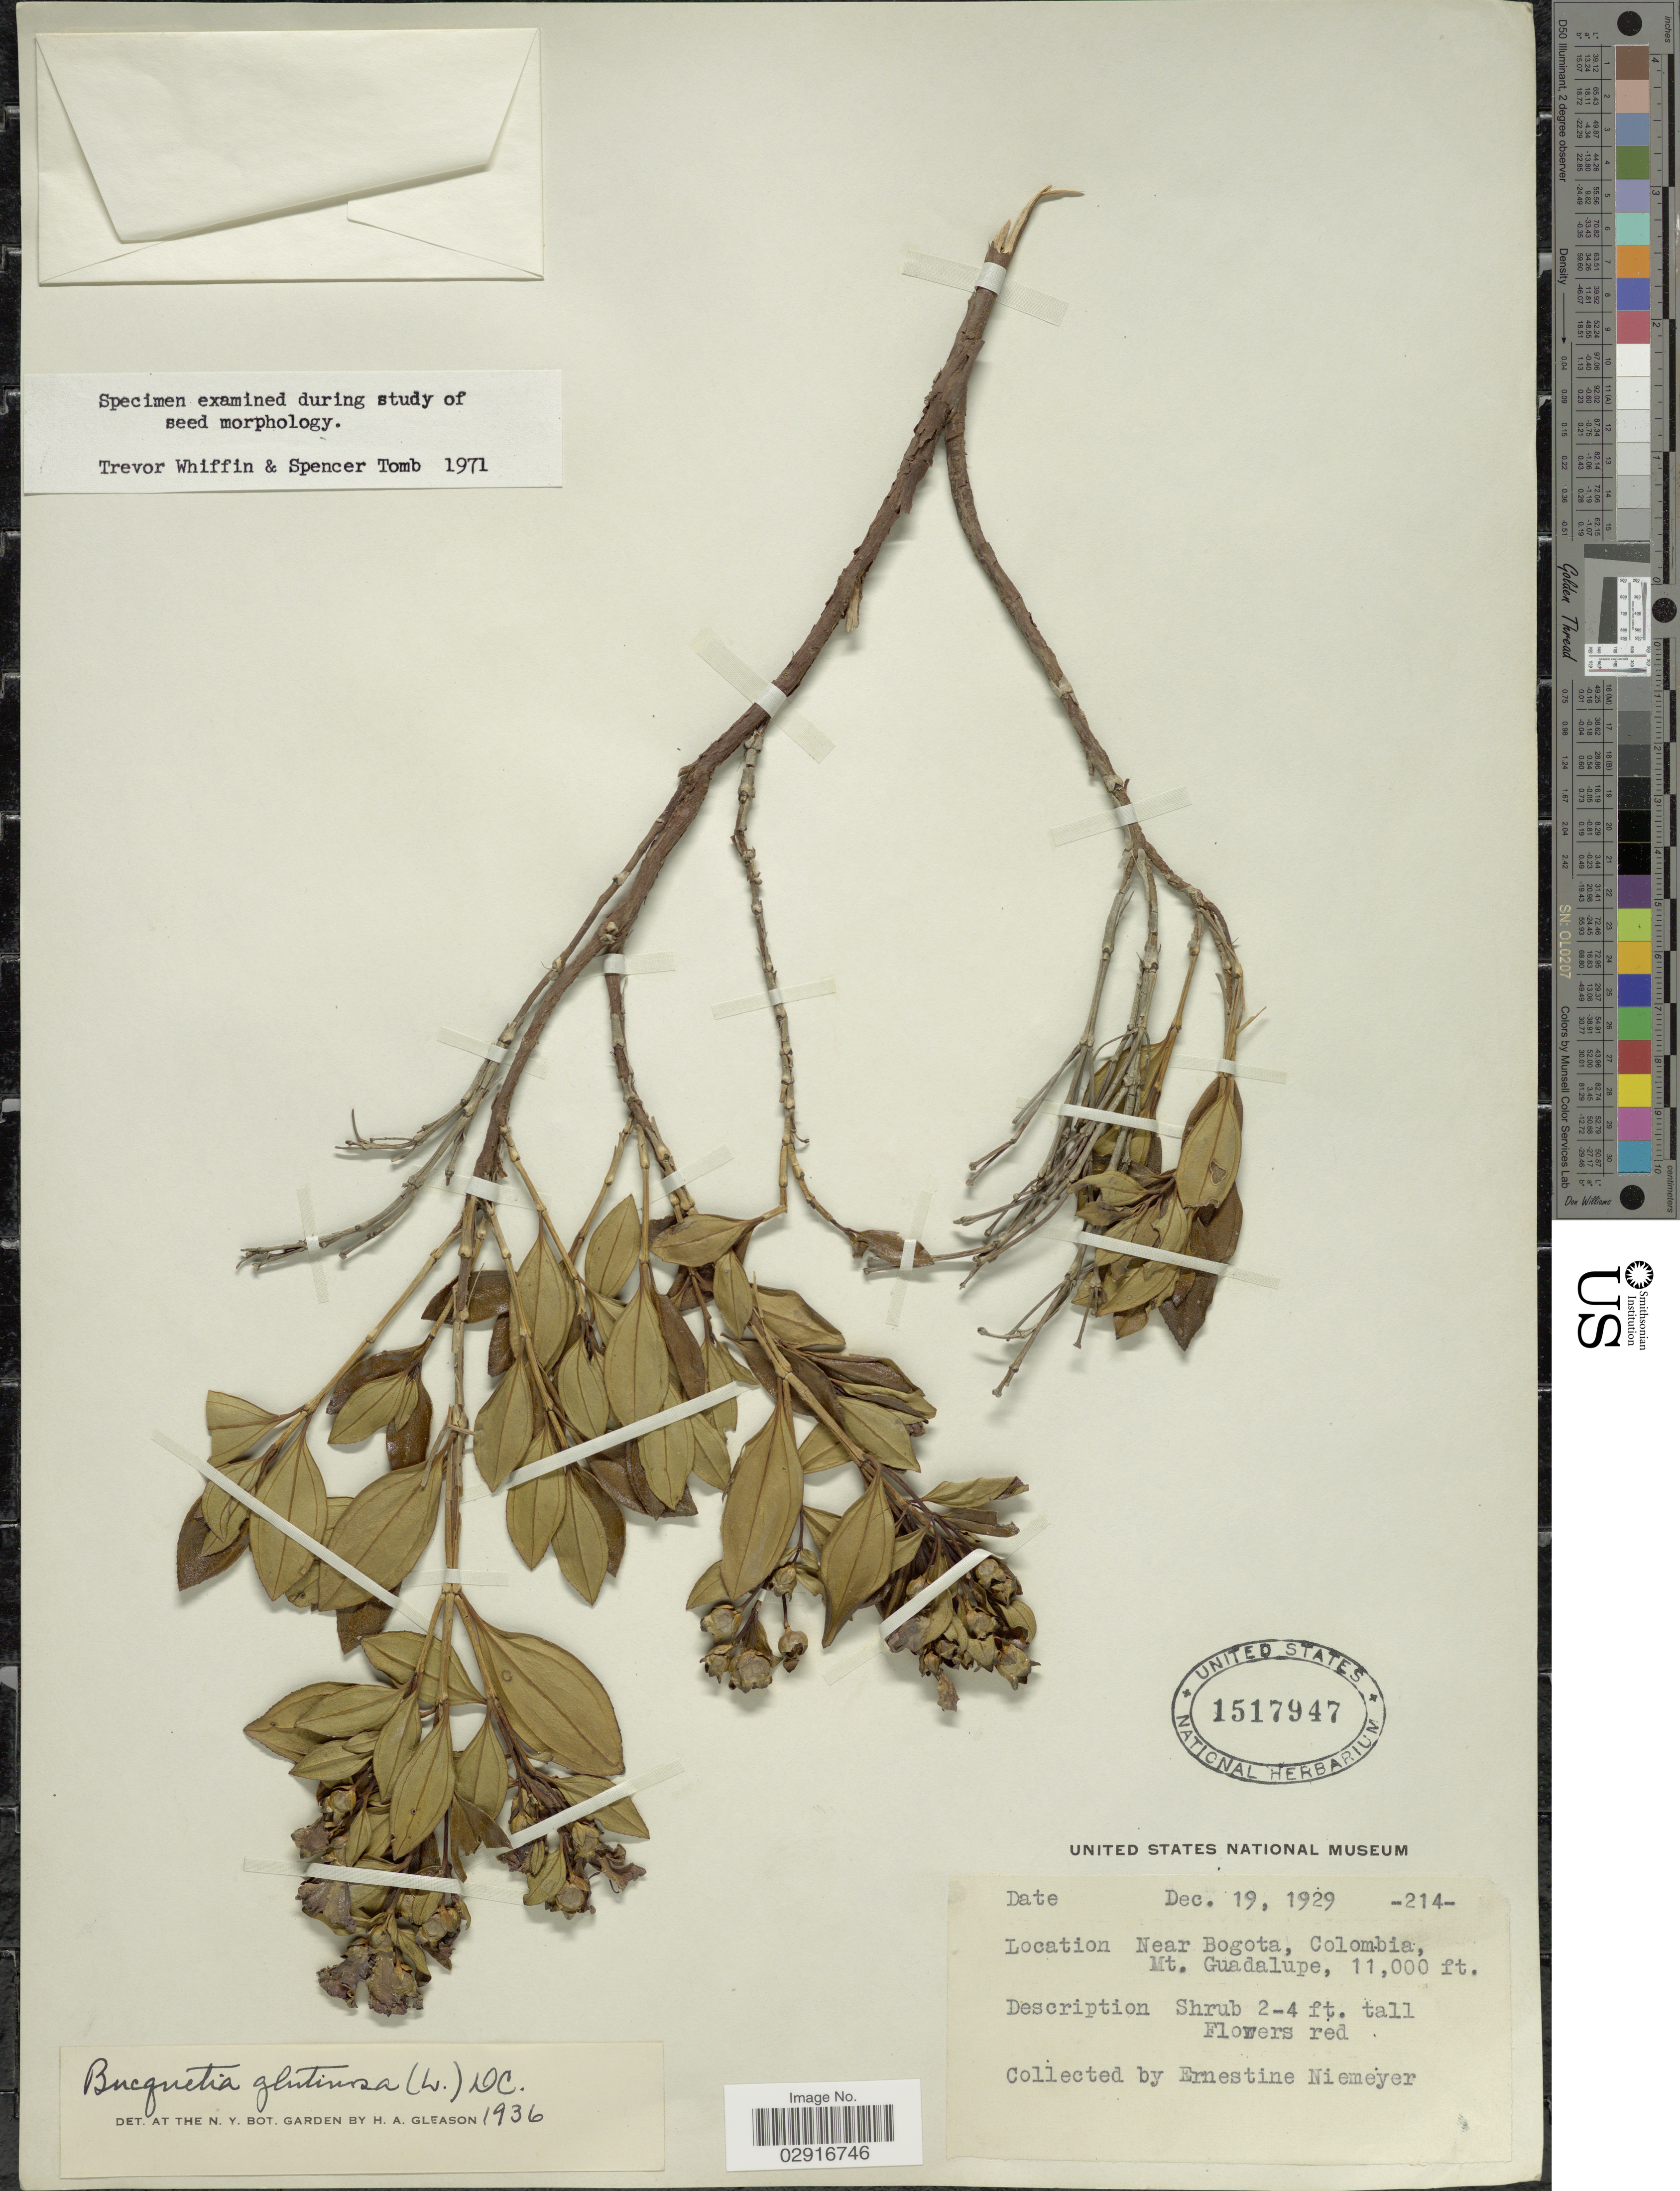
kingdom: Plantae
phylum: Tracheophyta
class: Magnoliopsida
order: Myrtales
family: Melastomataceae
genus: Bucquetia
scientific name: Bucquetia glutinosa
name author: DC.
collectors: E. H. Niemeyer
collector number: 214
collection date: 1929-12-19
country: Colombia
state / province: Bogota D.C.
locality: Near Bogota. Mt. Guadalupe.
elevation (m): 3353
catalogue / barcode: US 1517947